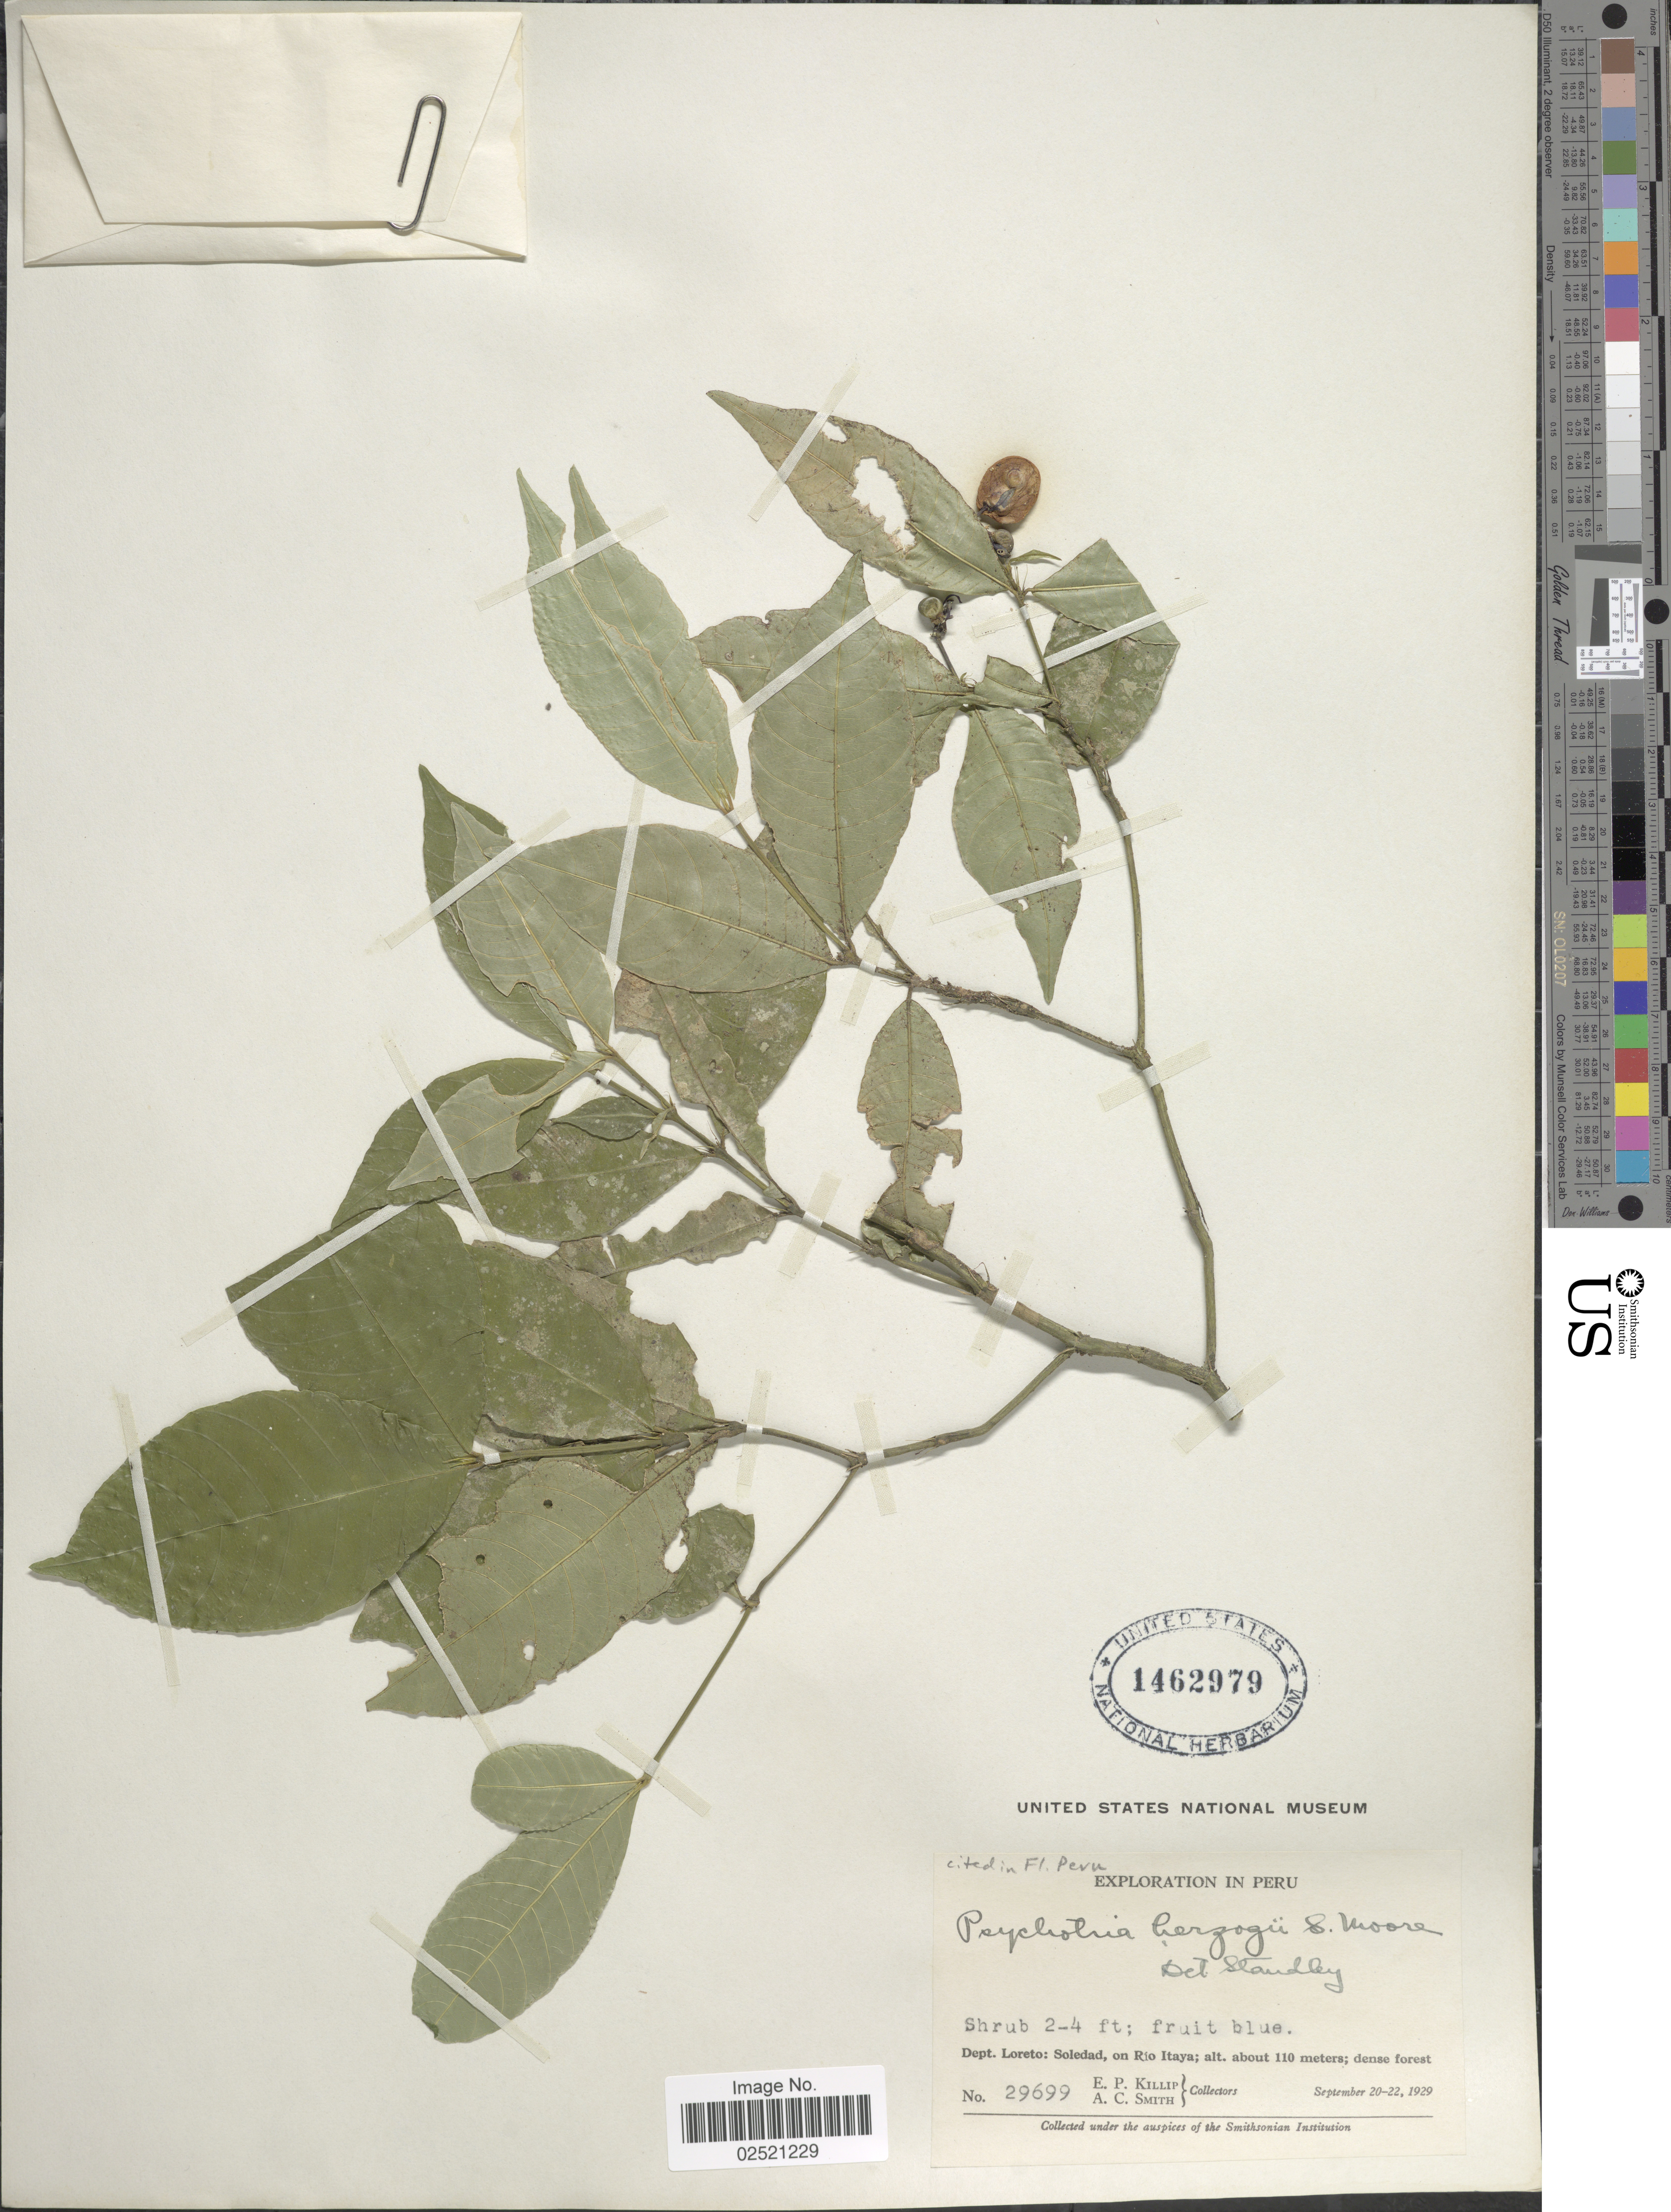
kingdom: Plantae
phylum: Tracheophyta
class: Magnoliopsida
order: Gentianales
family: Rubiaceae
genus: Psychotria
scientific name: Psychotria herzogii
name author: S. Moore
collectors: E. P. Killip & A. C. Smith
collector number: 29699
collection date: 1929-09-20/1929-09-22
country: Peru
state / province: Loreto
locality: Soledad, on Rio Itaya.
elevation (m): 110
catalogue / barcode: US 1462979